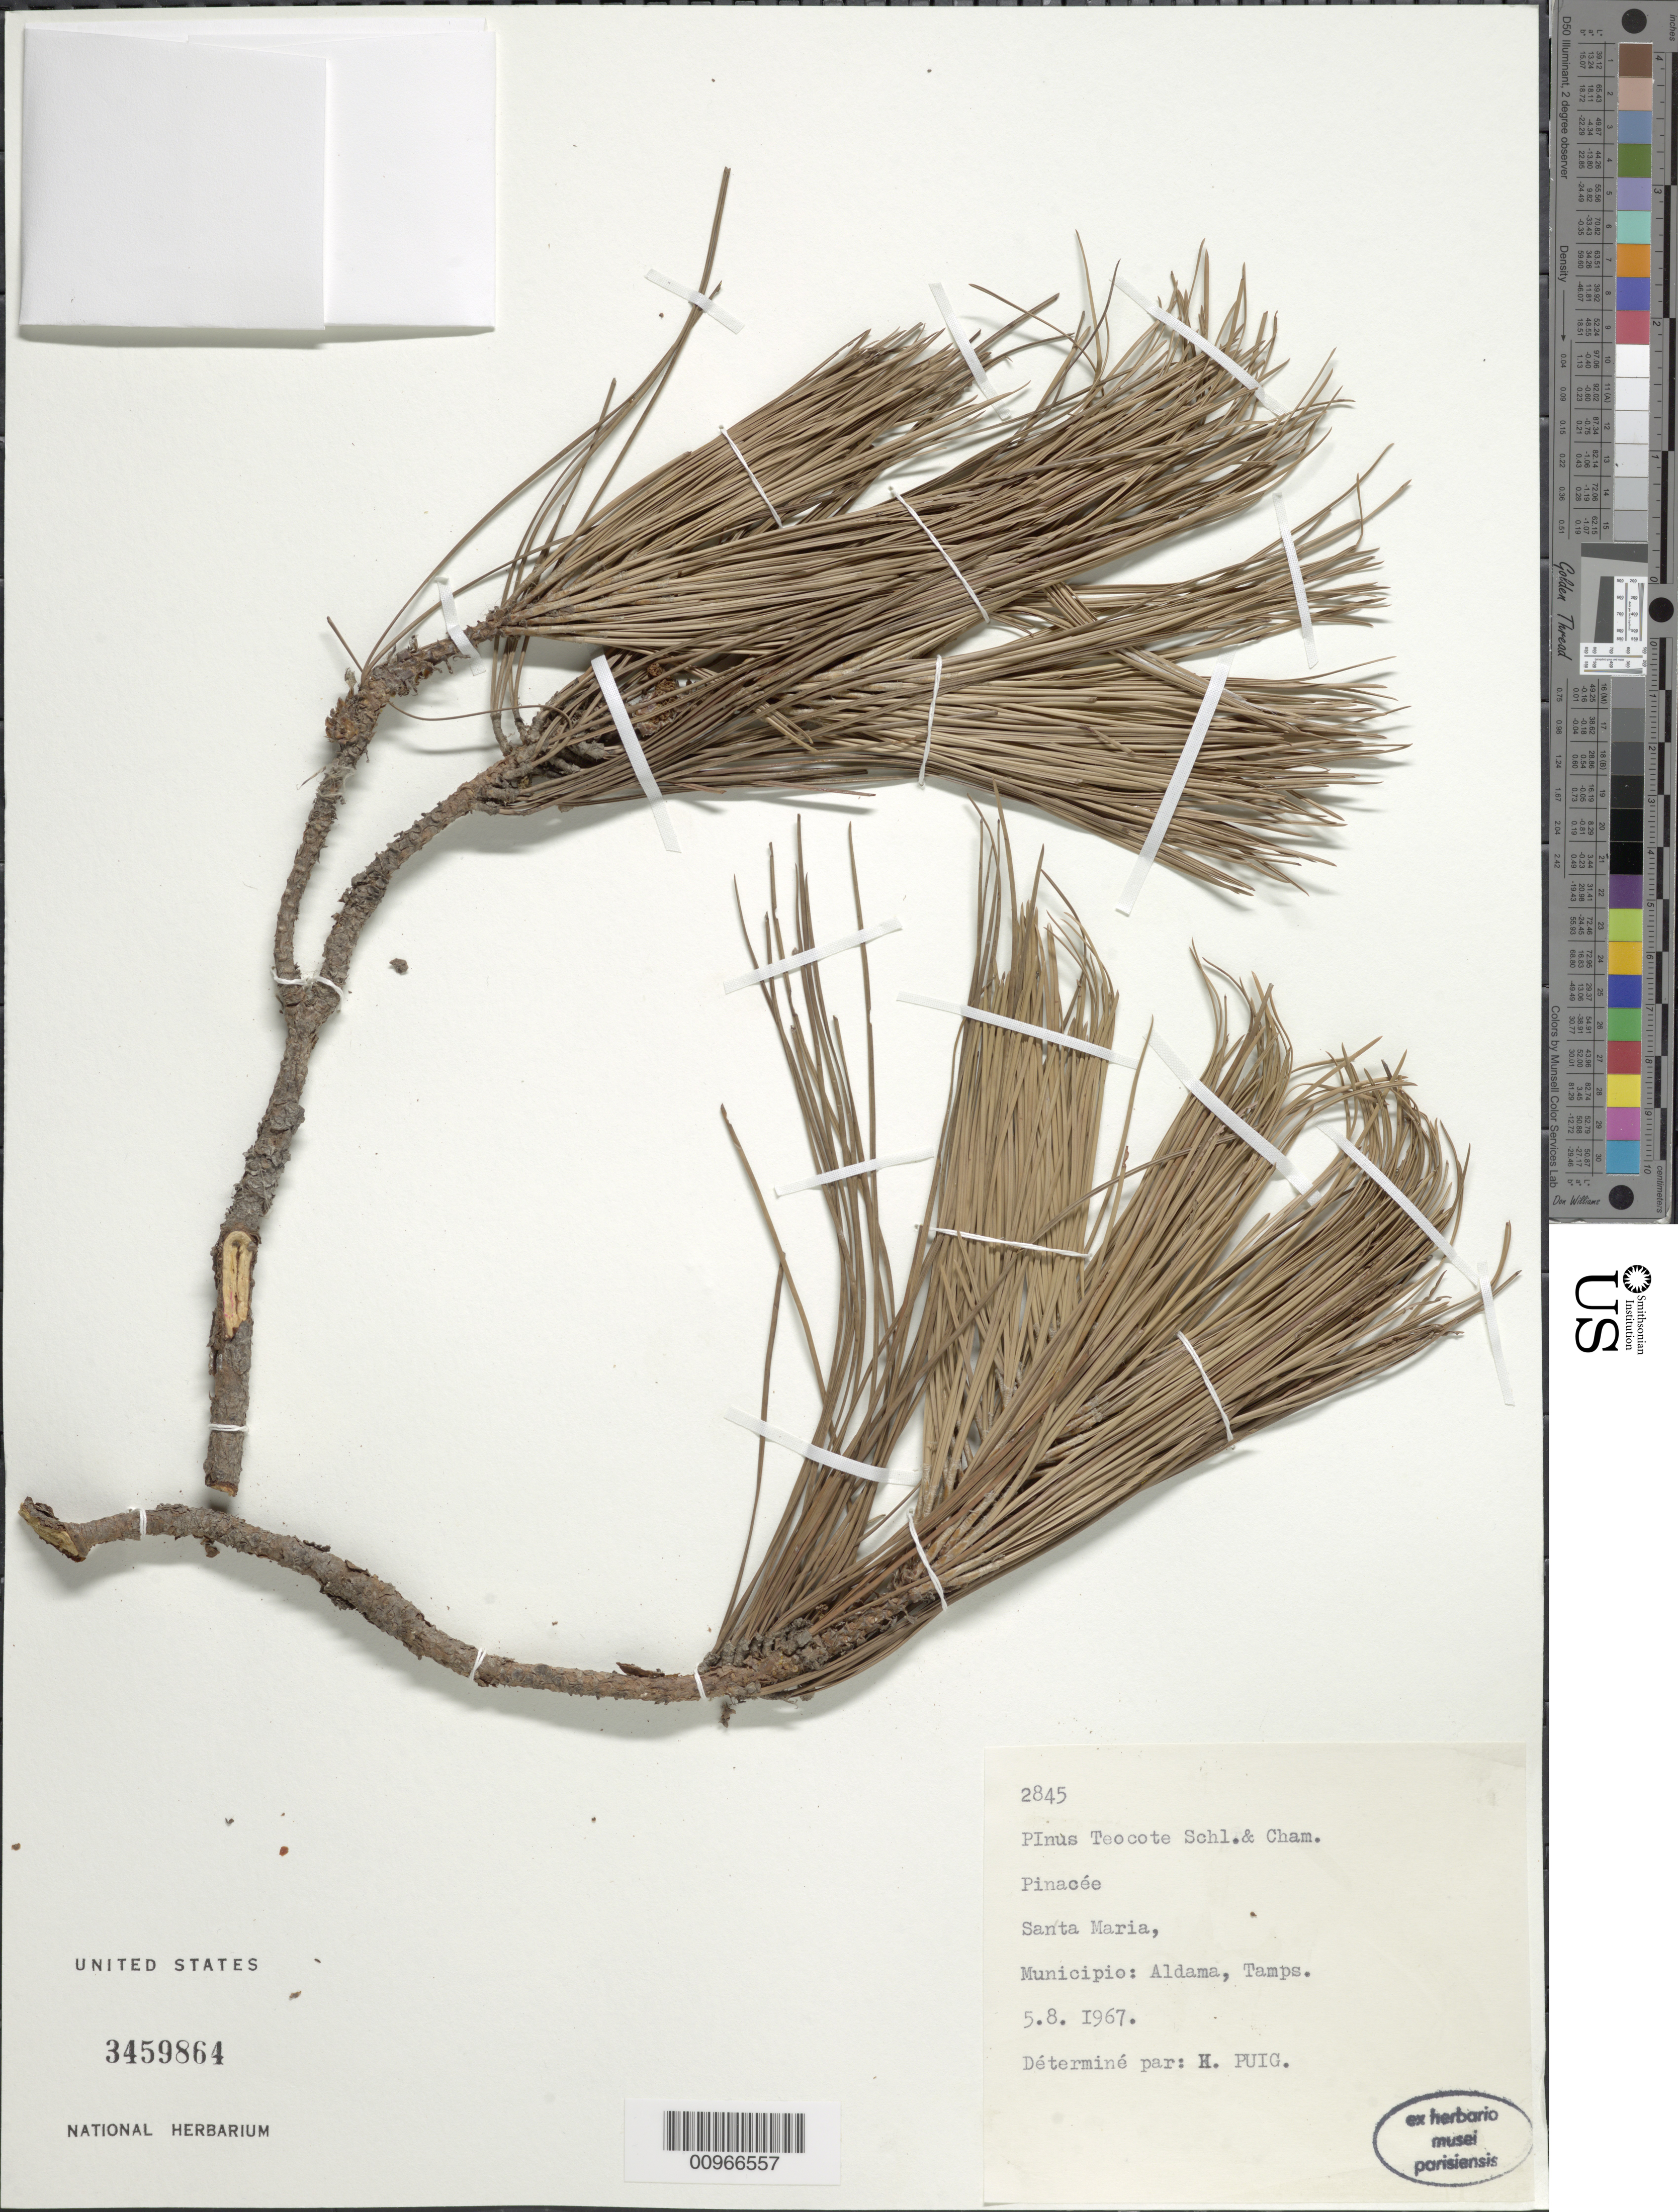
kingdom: Plantae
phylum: Tracheophyta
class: Pinopsida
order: Pinales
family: Pinaceae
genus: Pinus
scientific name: Pinus teocote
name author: Schltdl. & Cham.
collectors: H. Puig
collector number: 2845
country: Mexico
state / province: Baja California Sur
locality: Santa Maria, Aldama, Tamps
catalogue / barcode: US 3459864